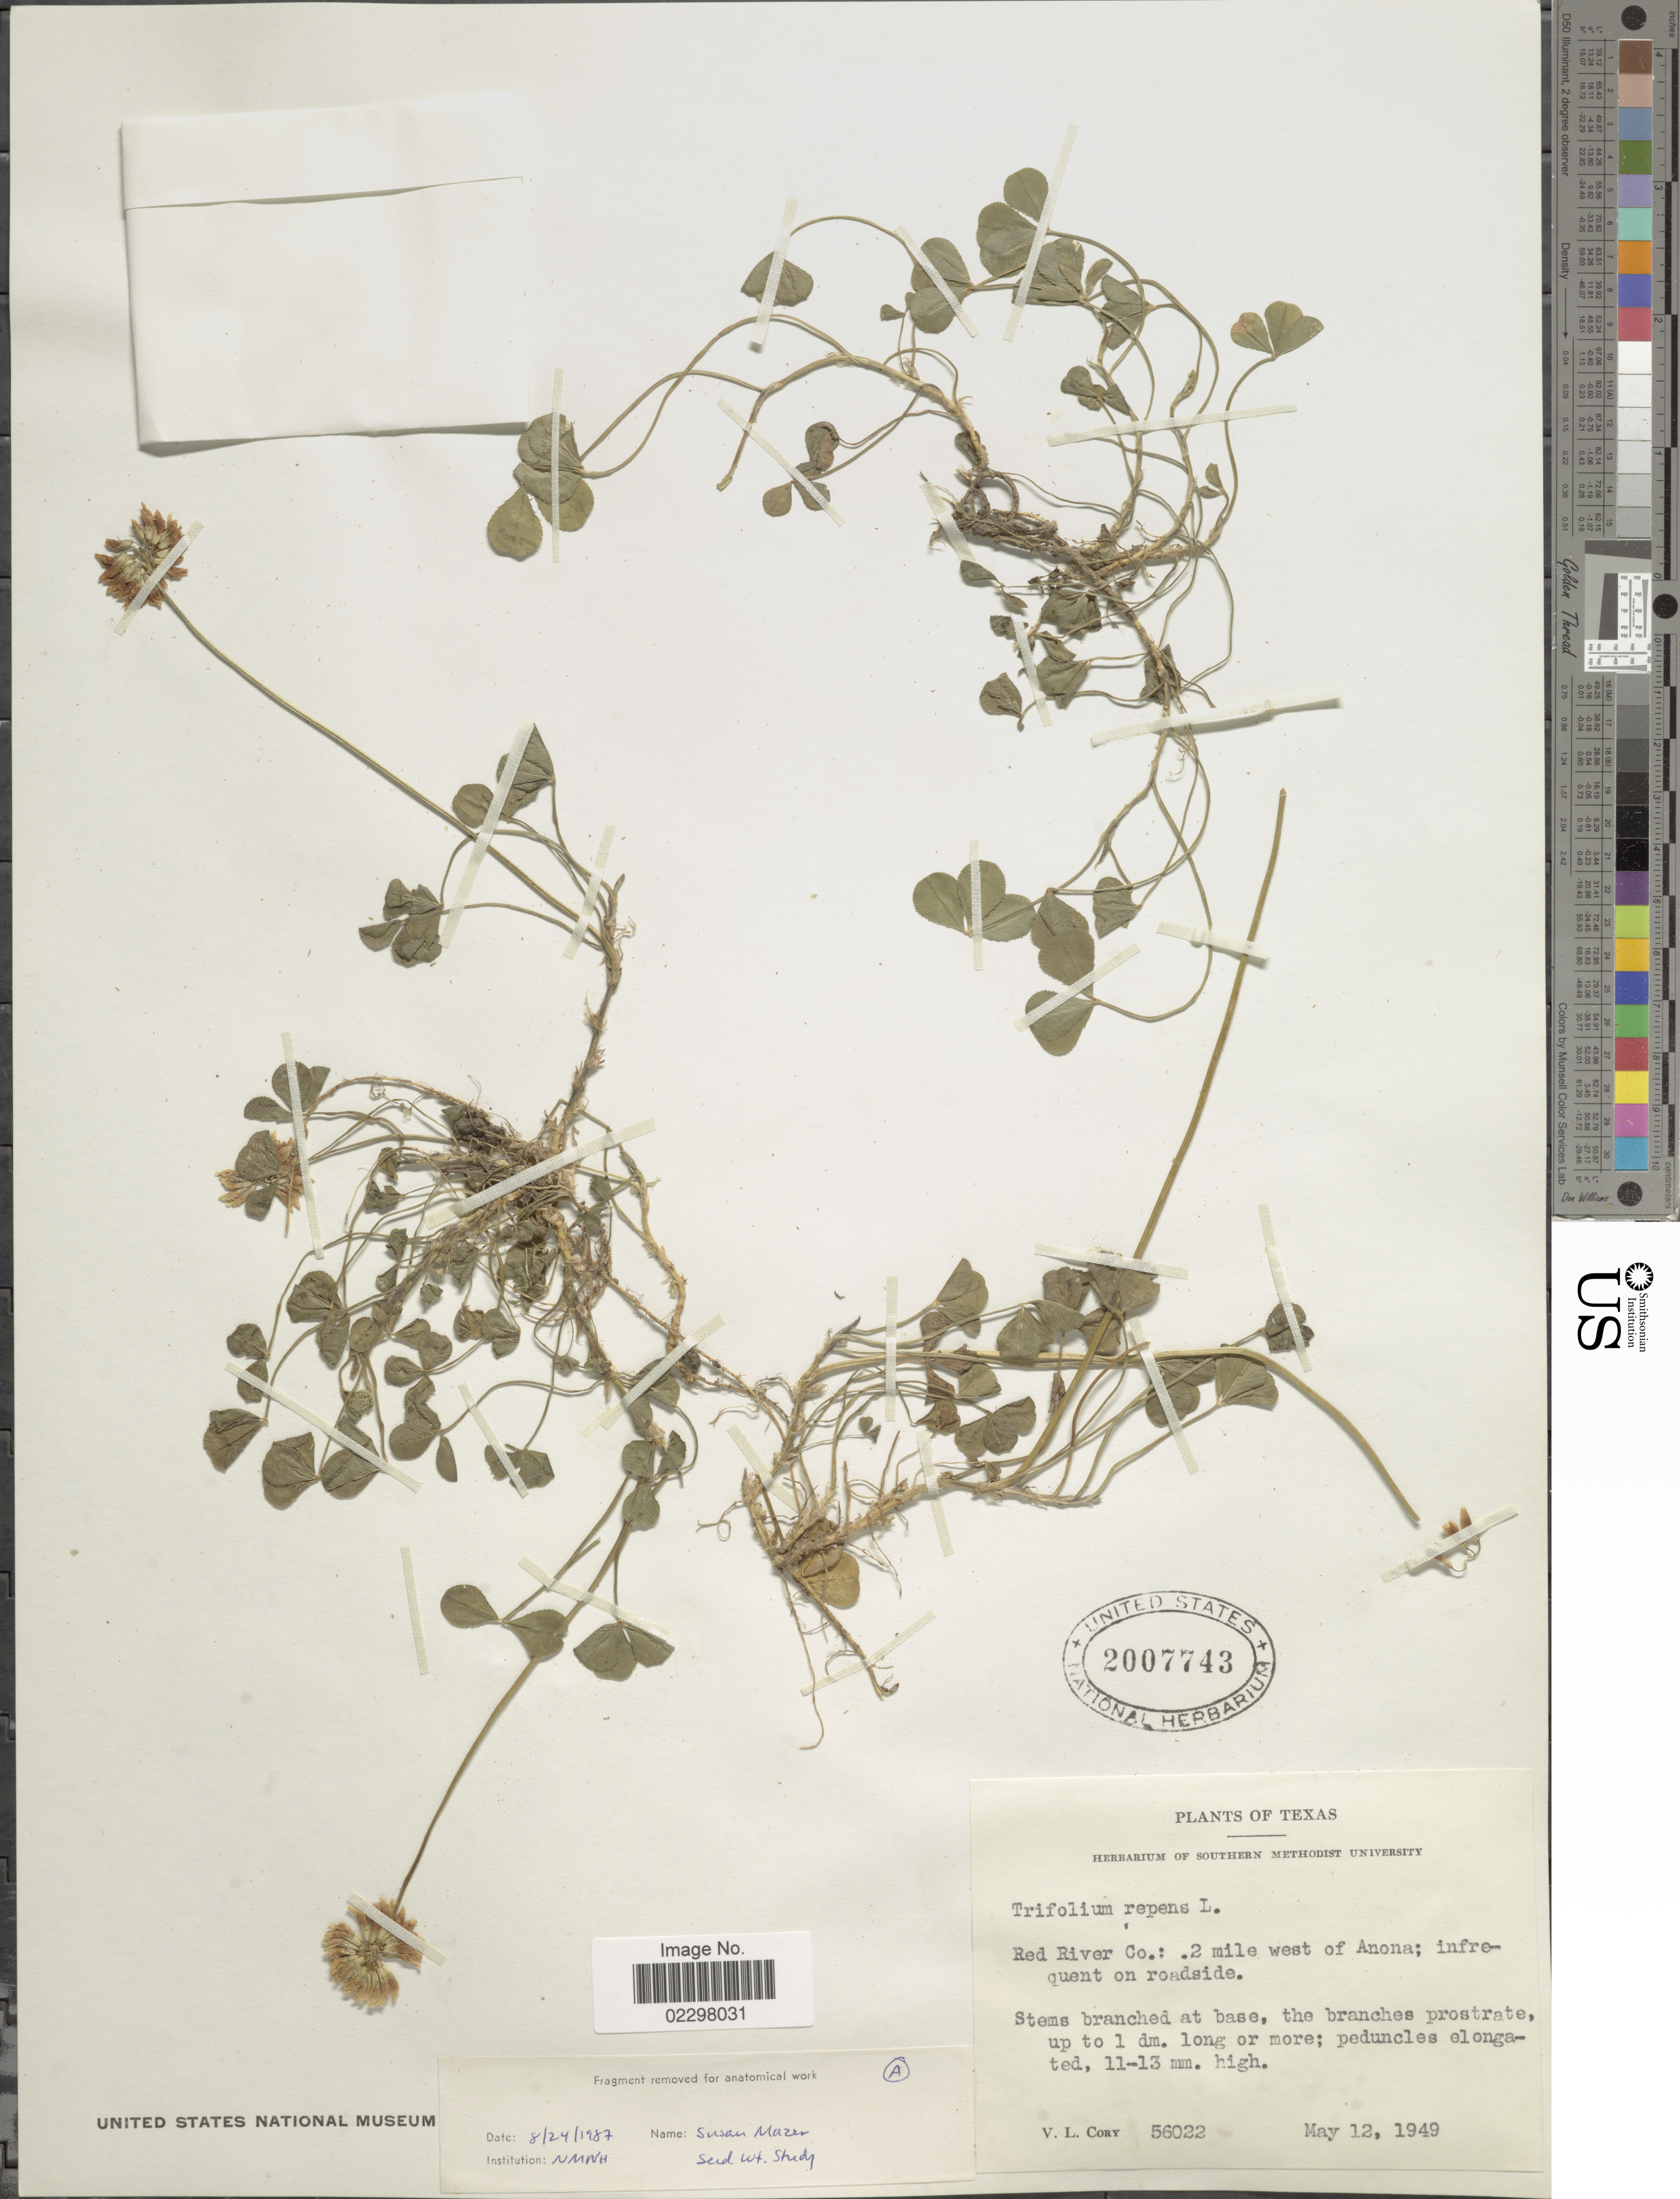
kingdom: Plantae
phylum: Tracheophyta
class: Magnoliopsida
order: Fabales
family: Fabaceae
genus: Trifolium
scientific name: Trifolium repens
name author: L.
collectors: V. Cory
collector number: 56022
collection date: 1949-05-12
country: United States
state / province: Texas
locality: Red River Co.: .2 miles west of Anona; infrecuent on roadside.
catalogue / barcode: US 2007743